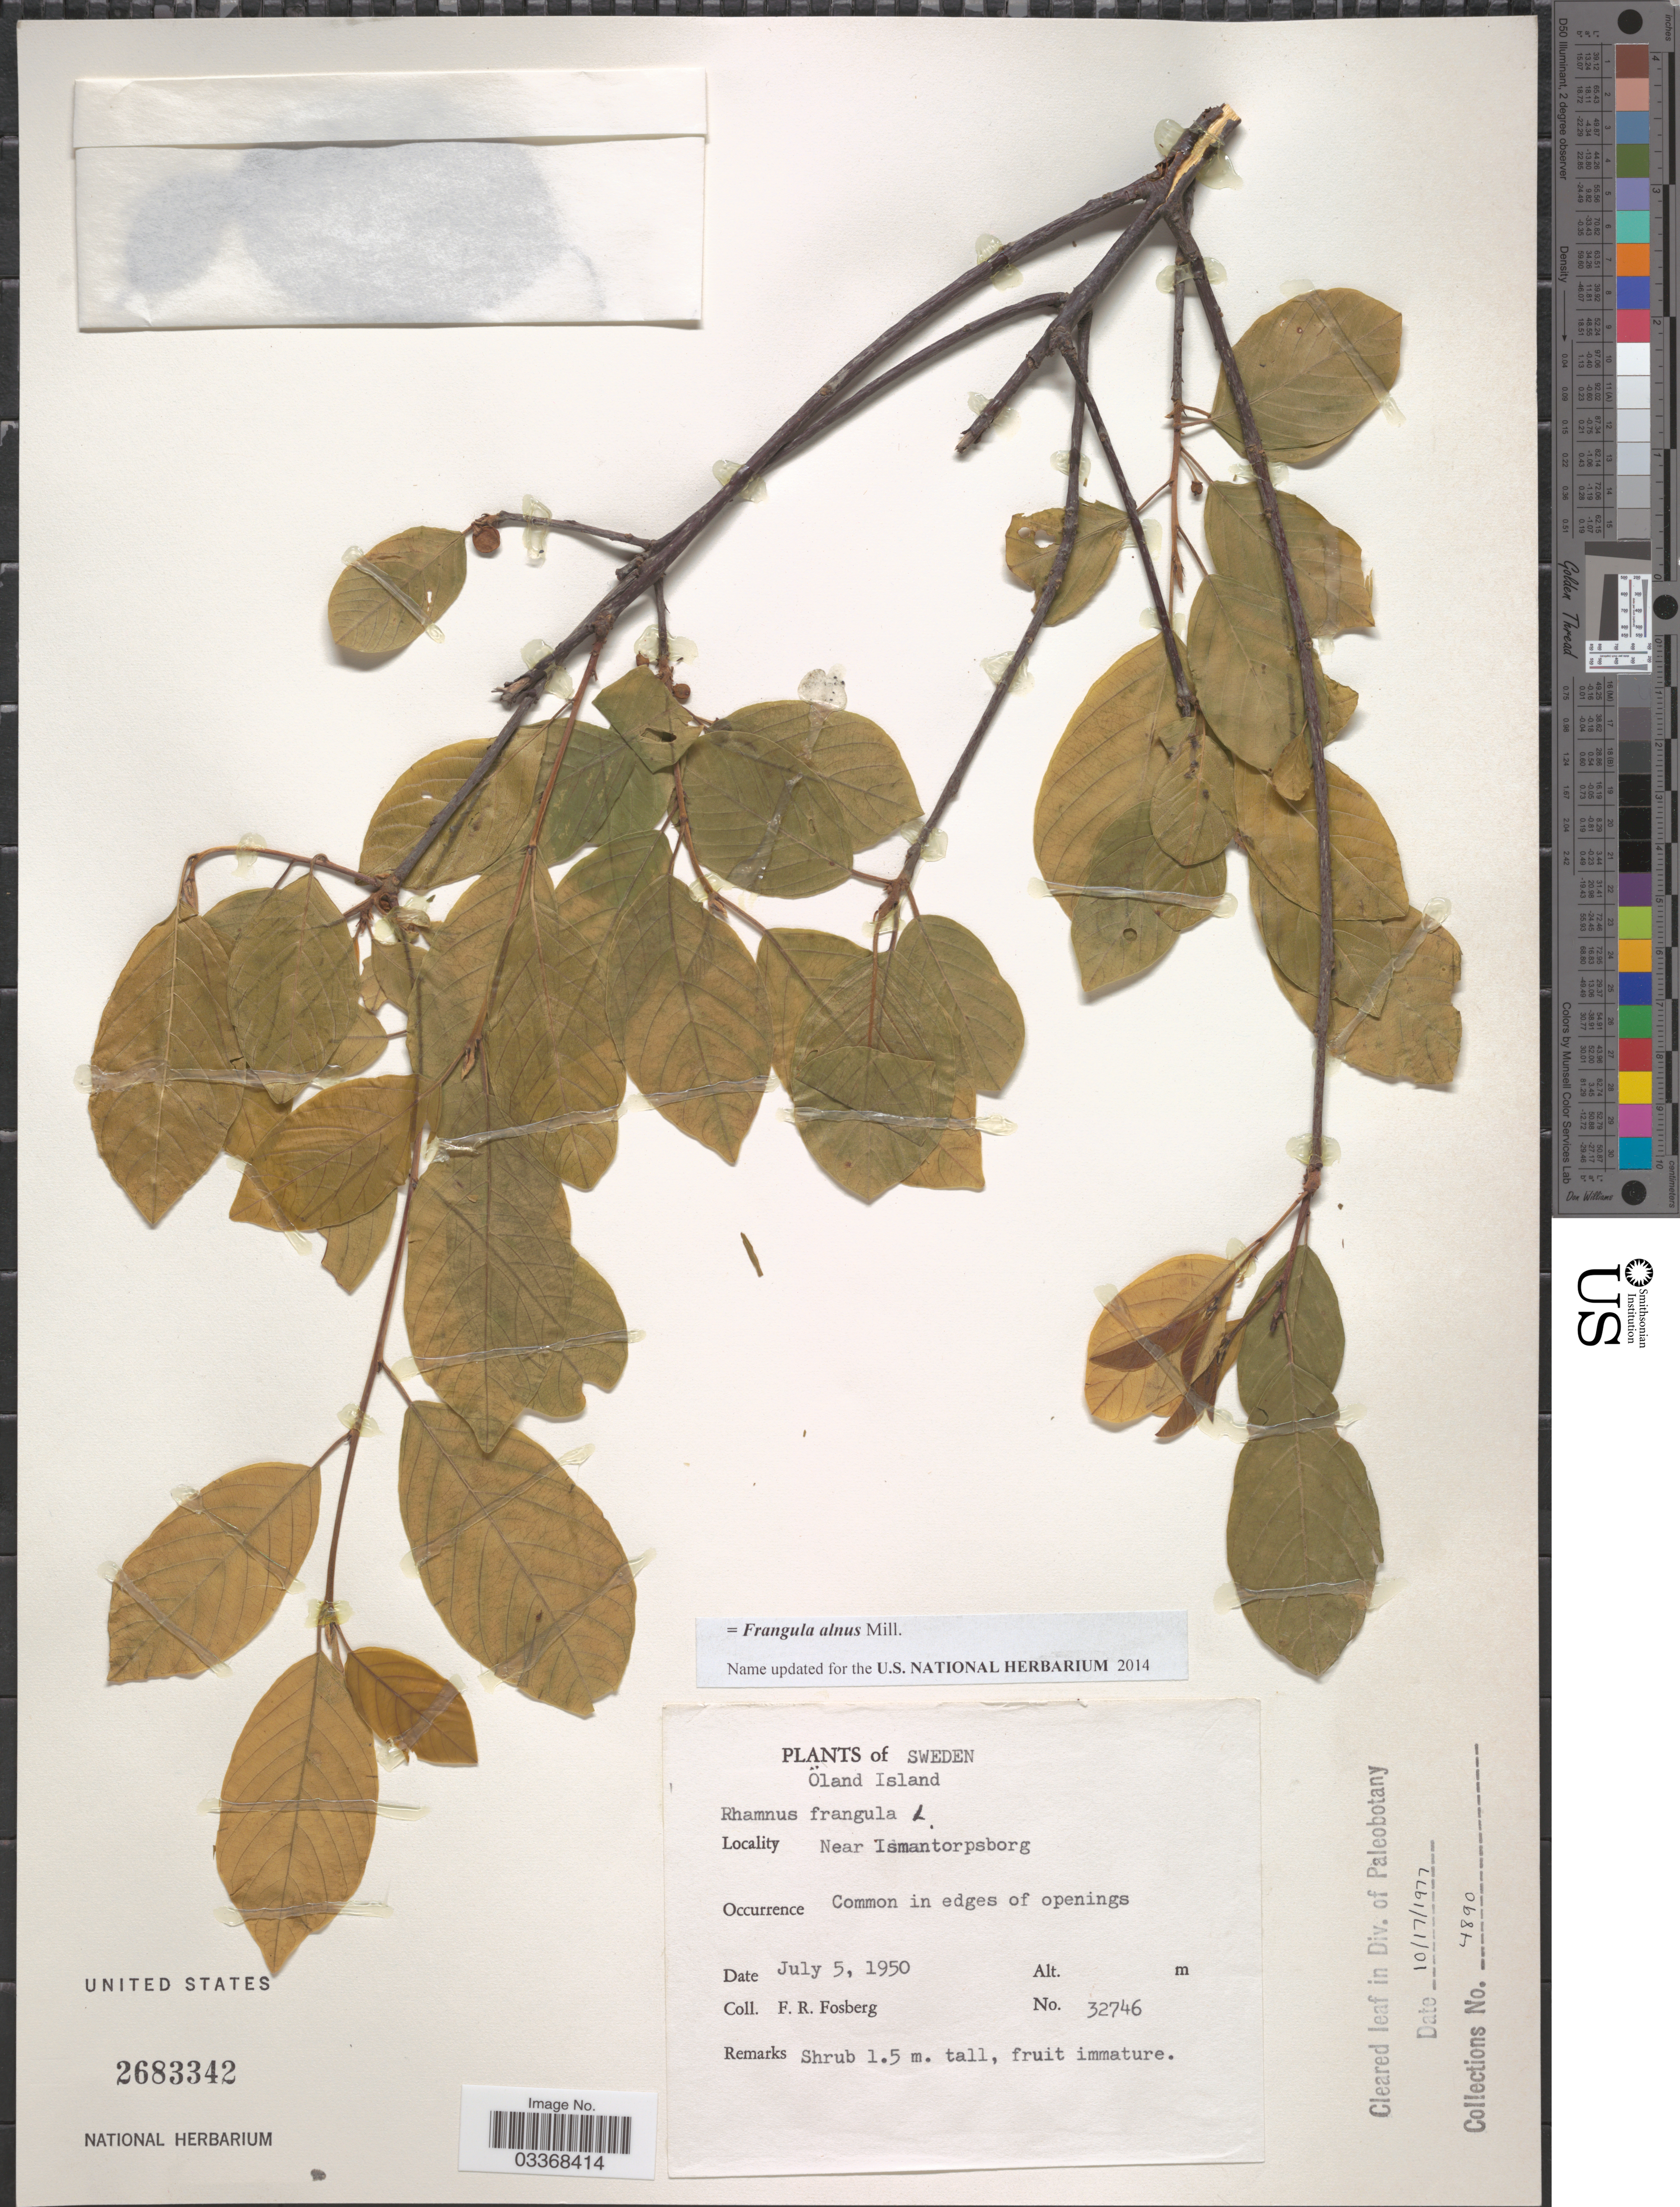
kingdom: Plantae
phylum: Tracheophyta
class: Magnoliopsida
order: Rosales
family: Rhamnaceae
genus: Frangula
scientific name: Frangula alnus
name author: Mill.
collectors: F. R. Fosberg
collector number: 32746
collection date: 1950-07-05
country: Sweden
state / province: Kalmar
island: Oland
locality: Öland Island. Near Tsmantorpsborg.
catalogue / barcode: US 2683342